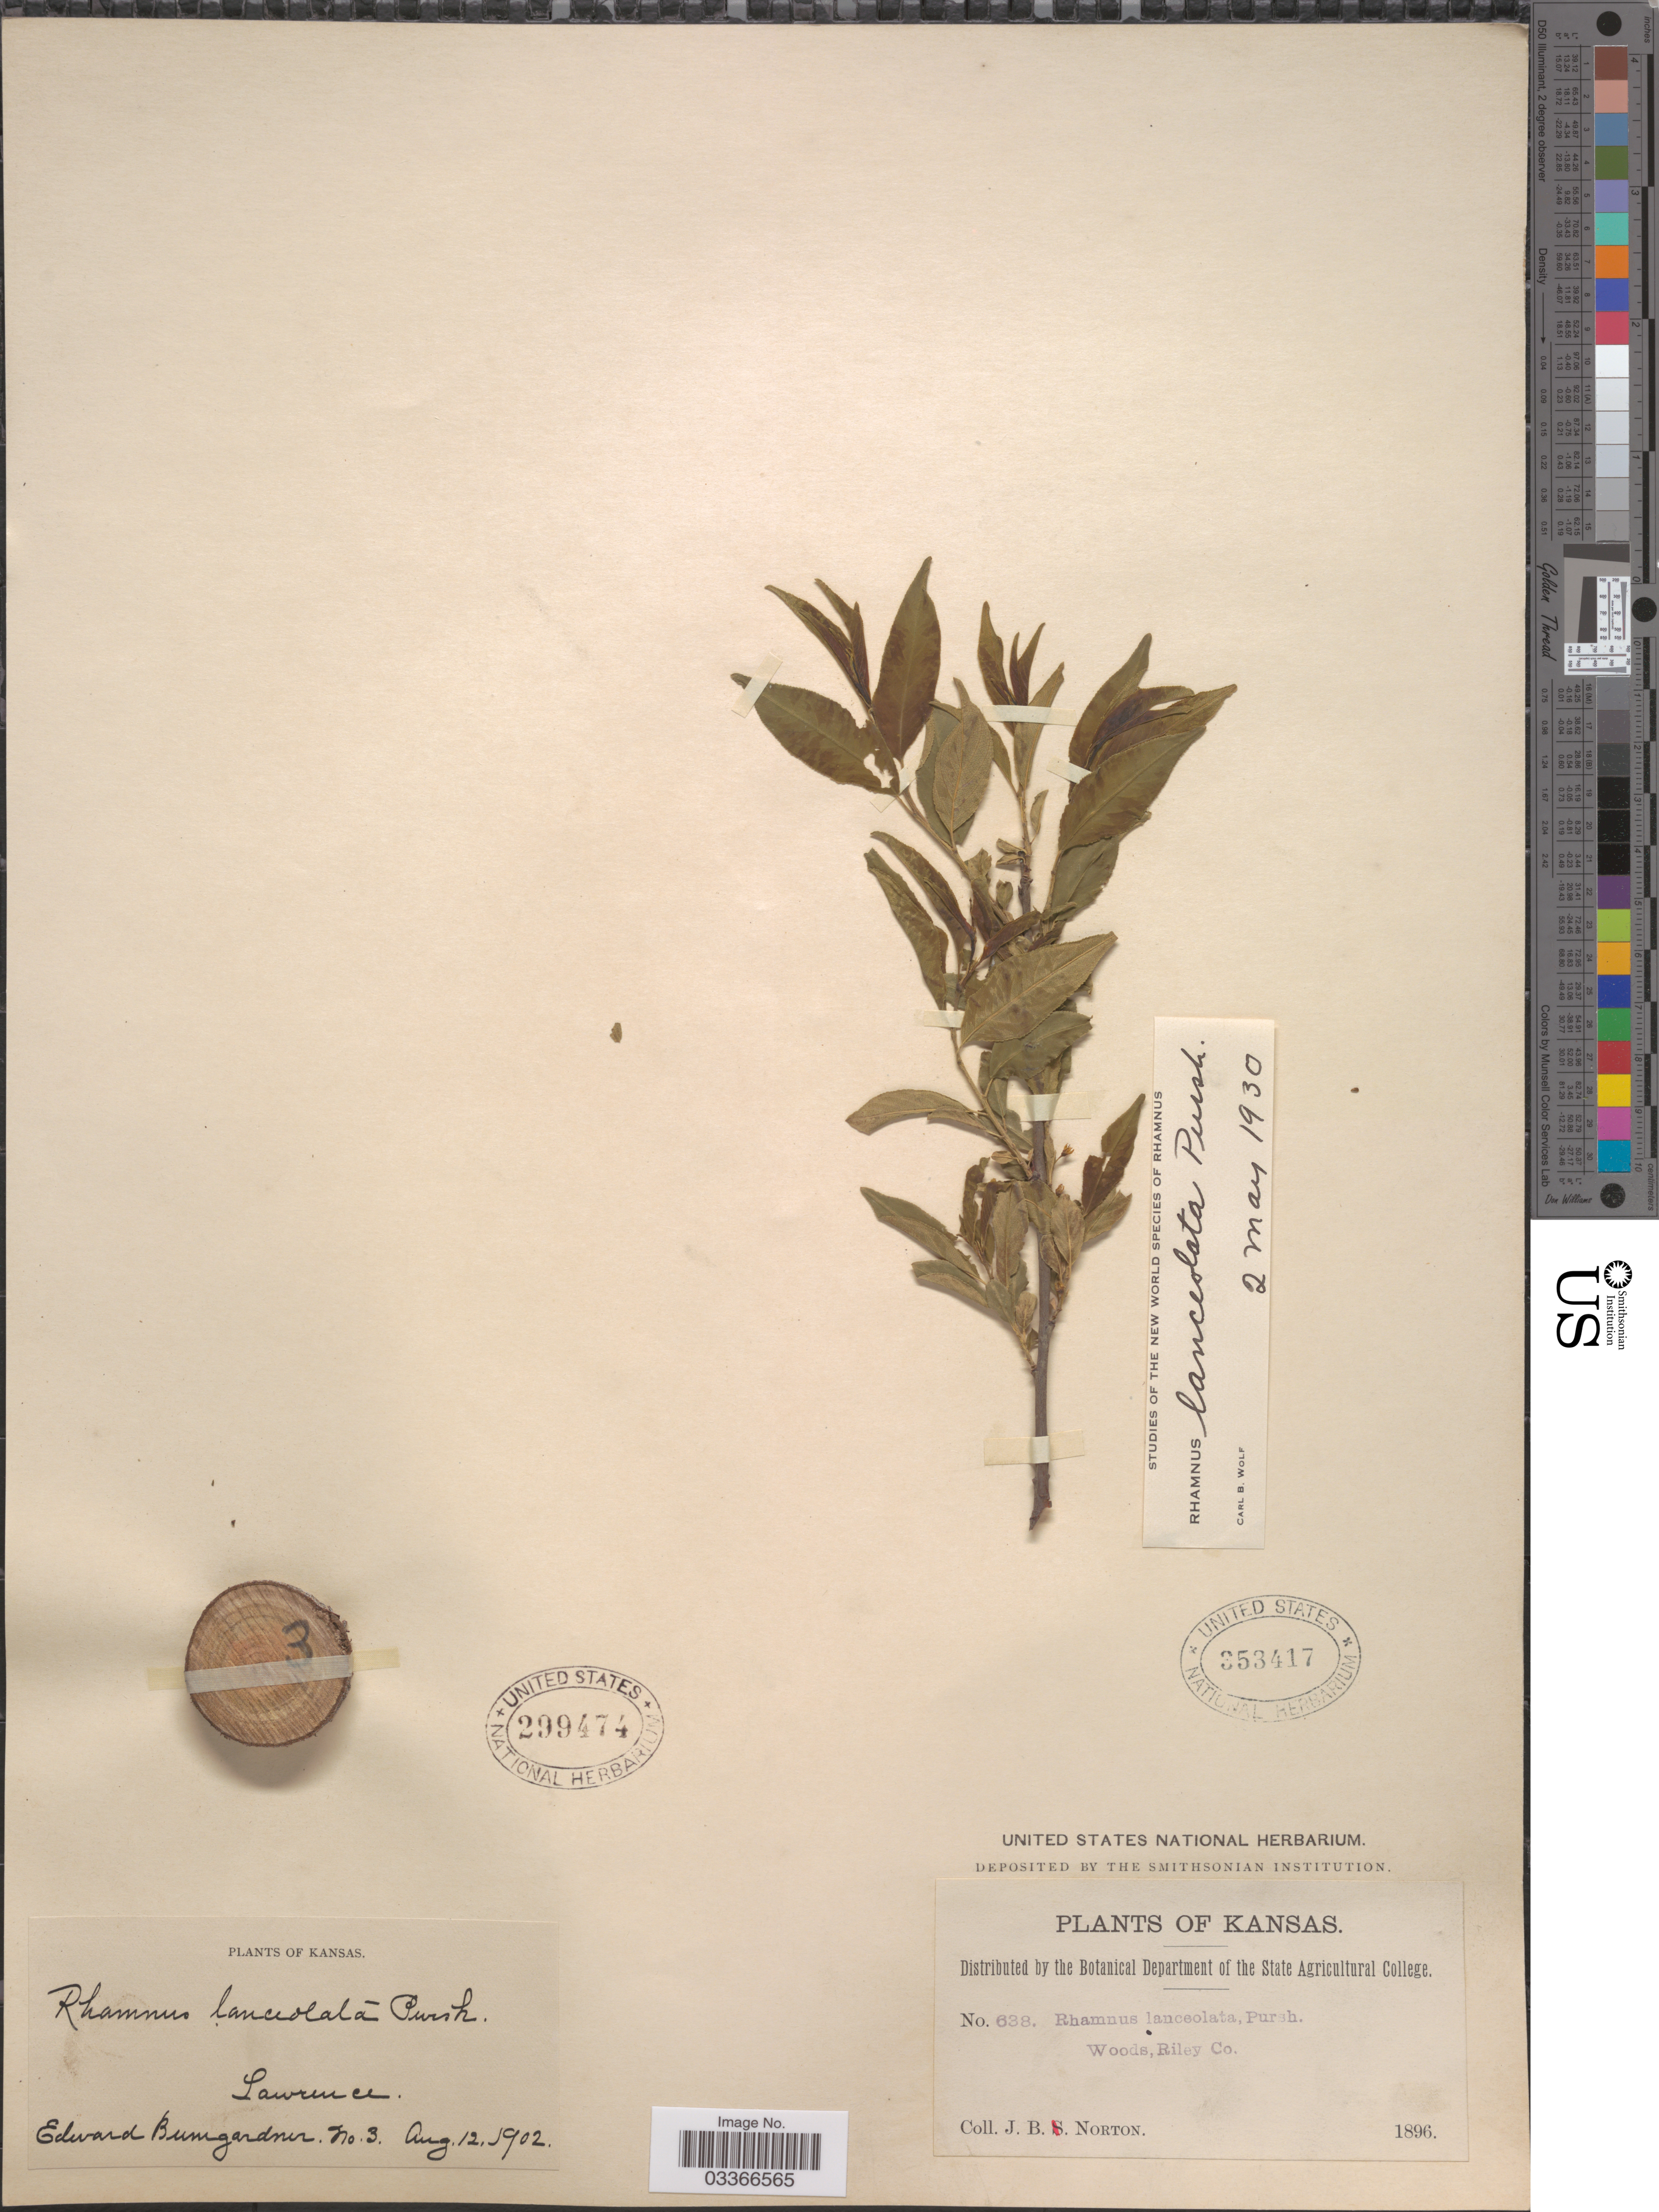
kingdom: Plantae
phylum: Tracheophyta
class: Magnoliopsida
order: Rosales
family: Rhamnaceae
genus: Rhamnus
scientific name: Rhamnus lanceolata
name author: Pursh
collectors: J. B. Norton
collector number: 638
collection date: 1896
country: United States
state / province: Kansas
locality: Woods, Riley Co.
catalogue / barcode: US 353417-2